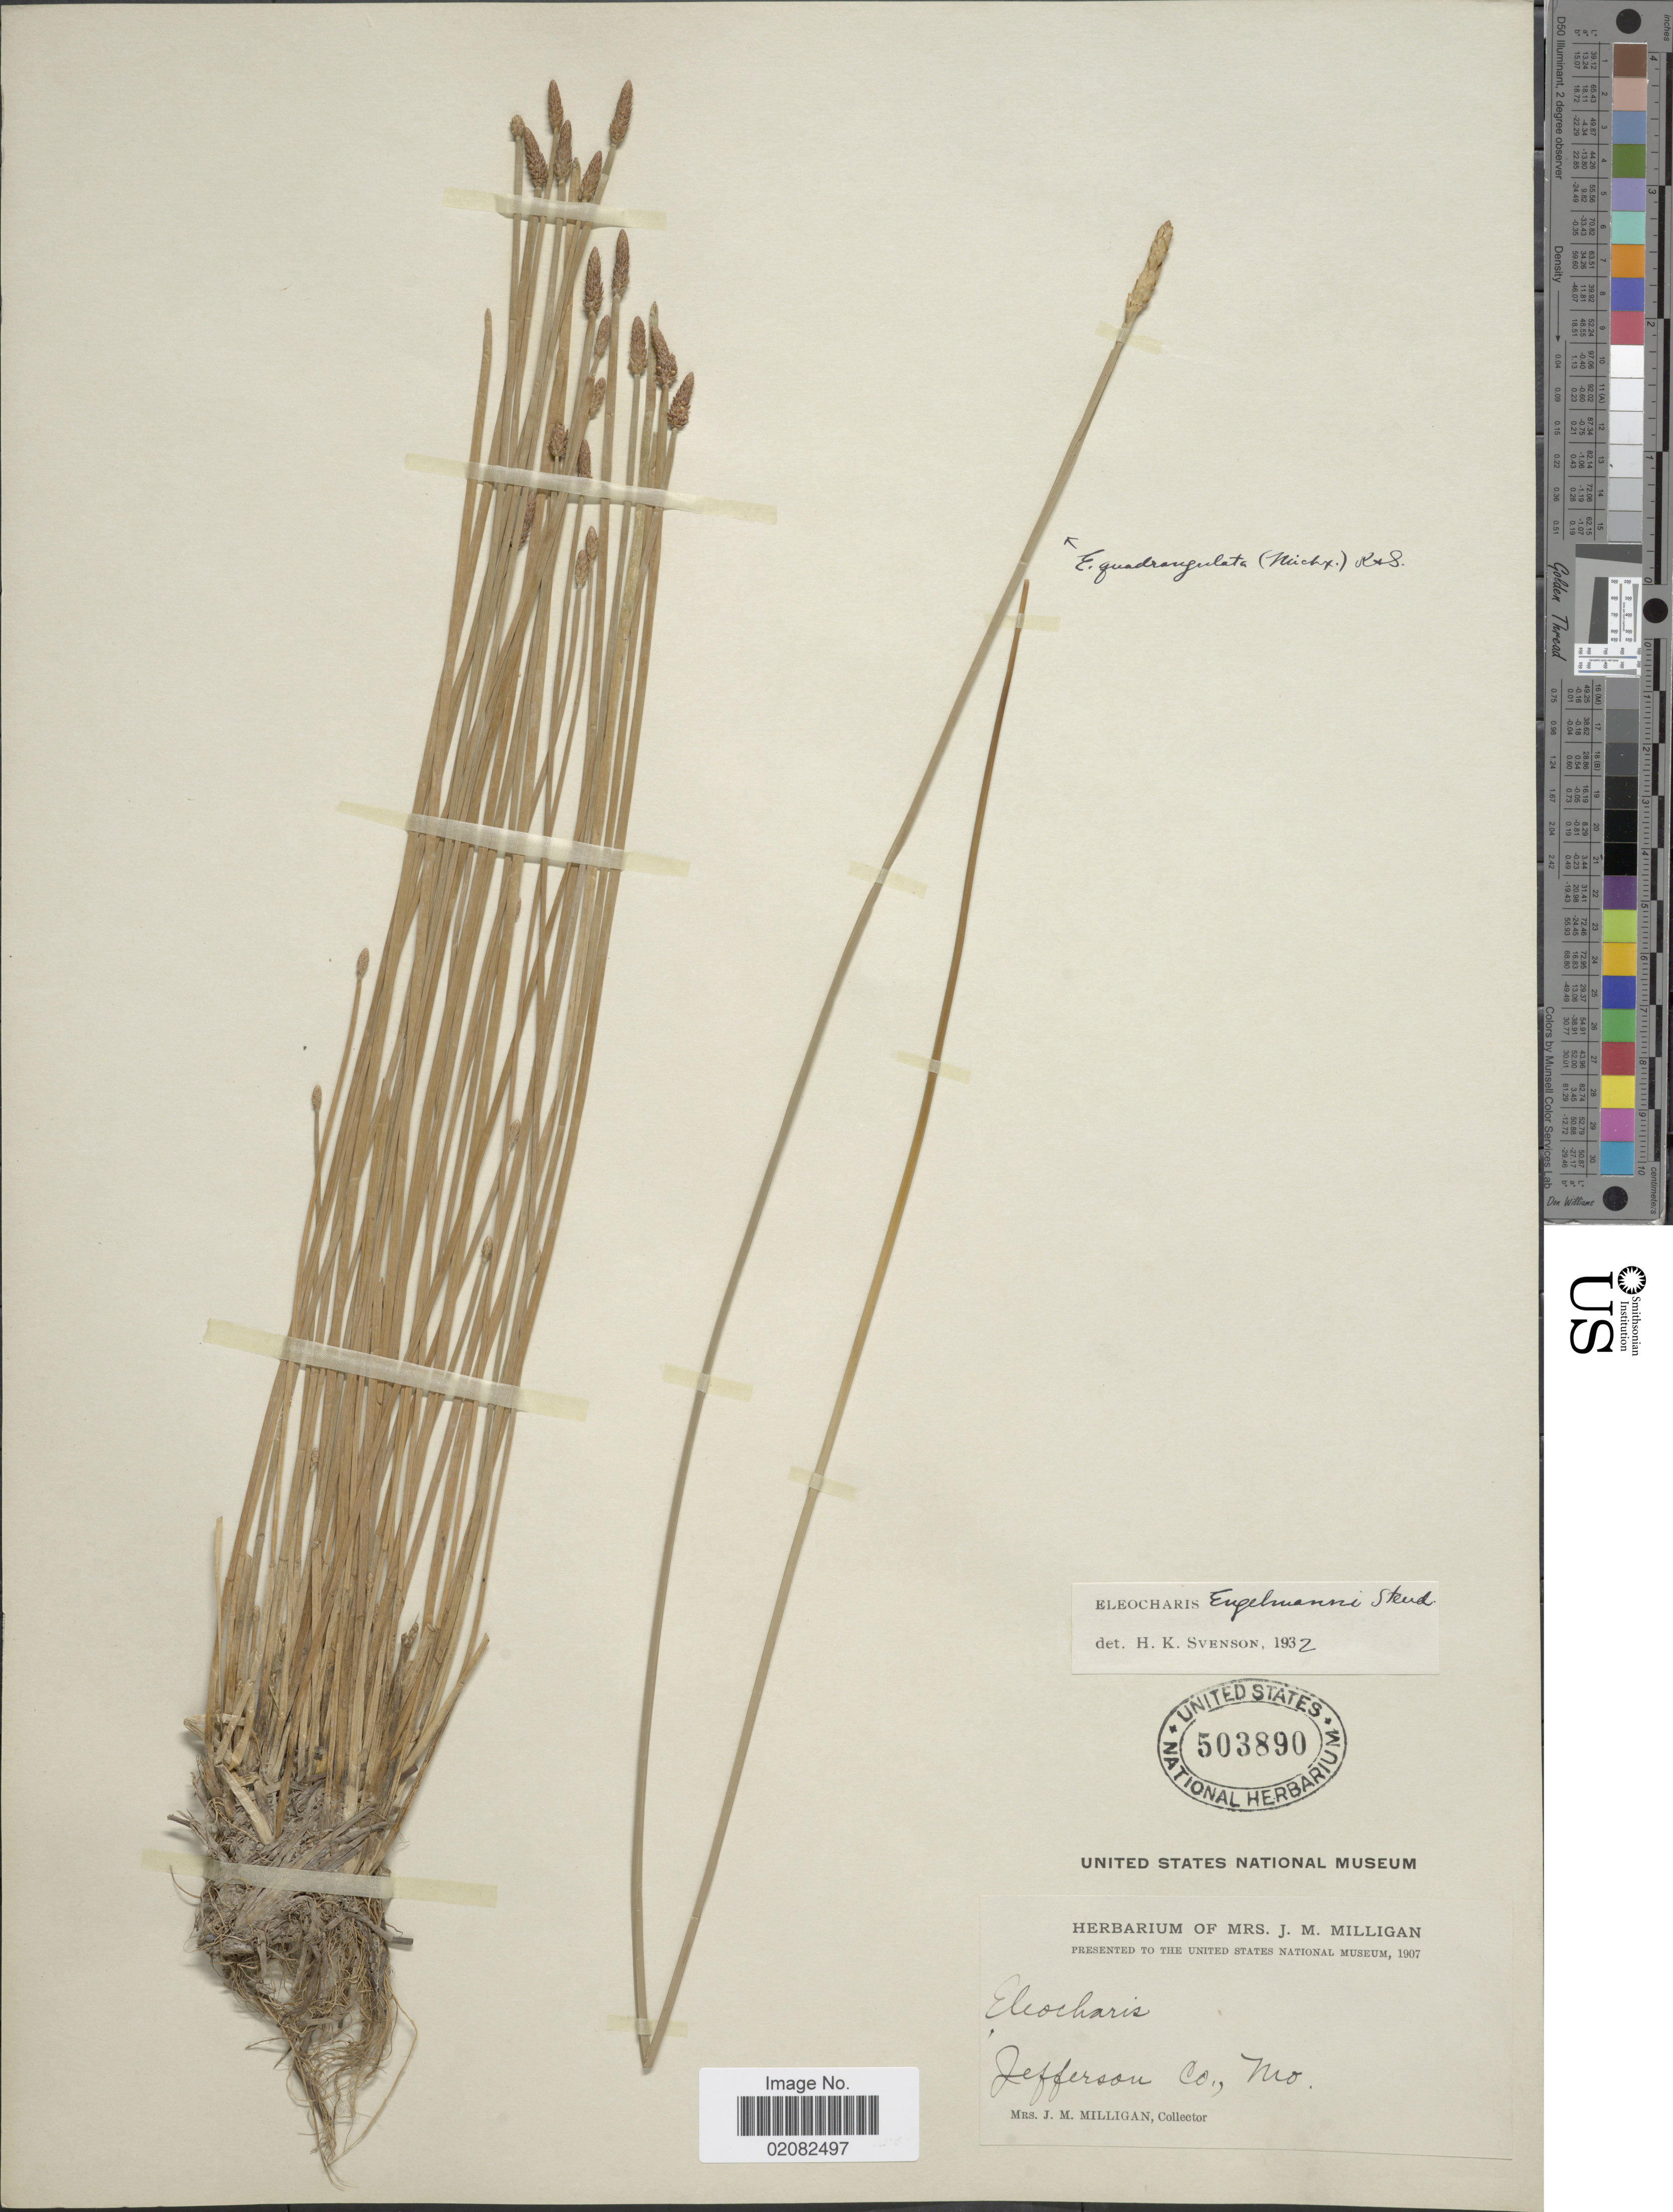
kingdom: Plantae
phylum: Tracheophyta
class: Liliopsida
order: Poales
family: Cyperaceae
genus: Eleocharis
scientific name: Eleocharis engelmannii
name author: Steud.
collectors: J. Milligan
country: United States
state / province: Missouri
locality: Jefferson, Mo.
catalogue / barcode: US 503890